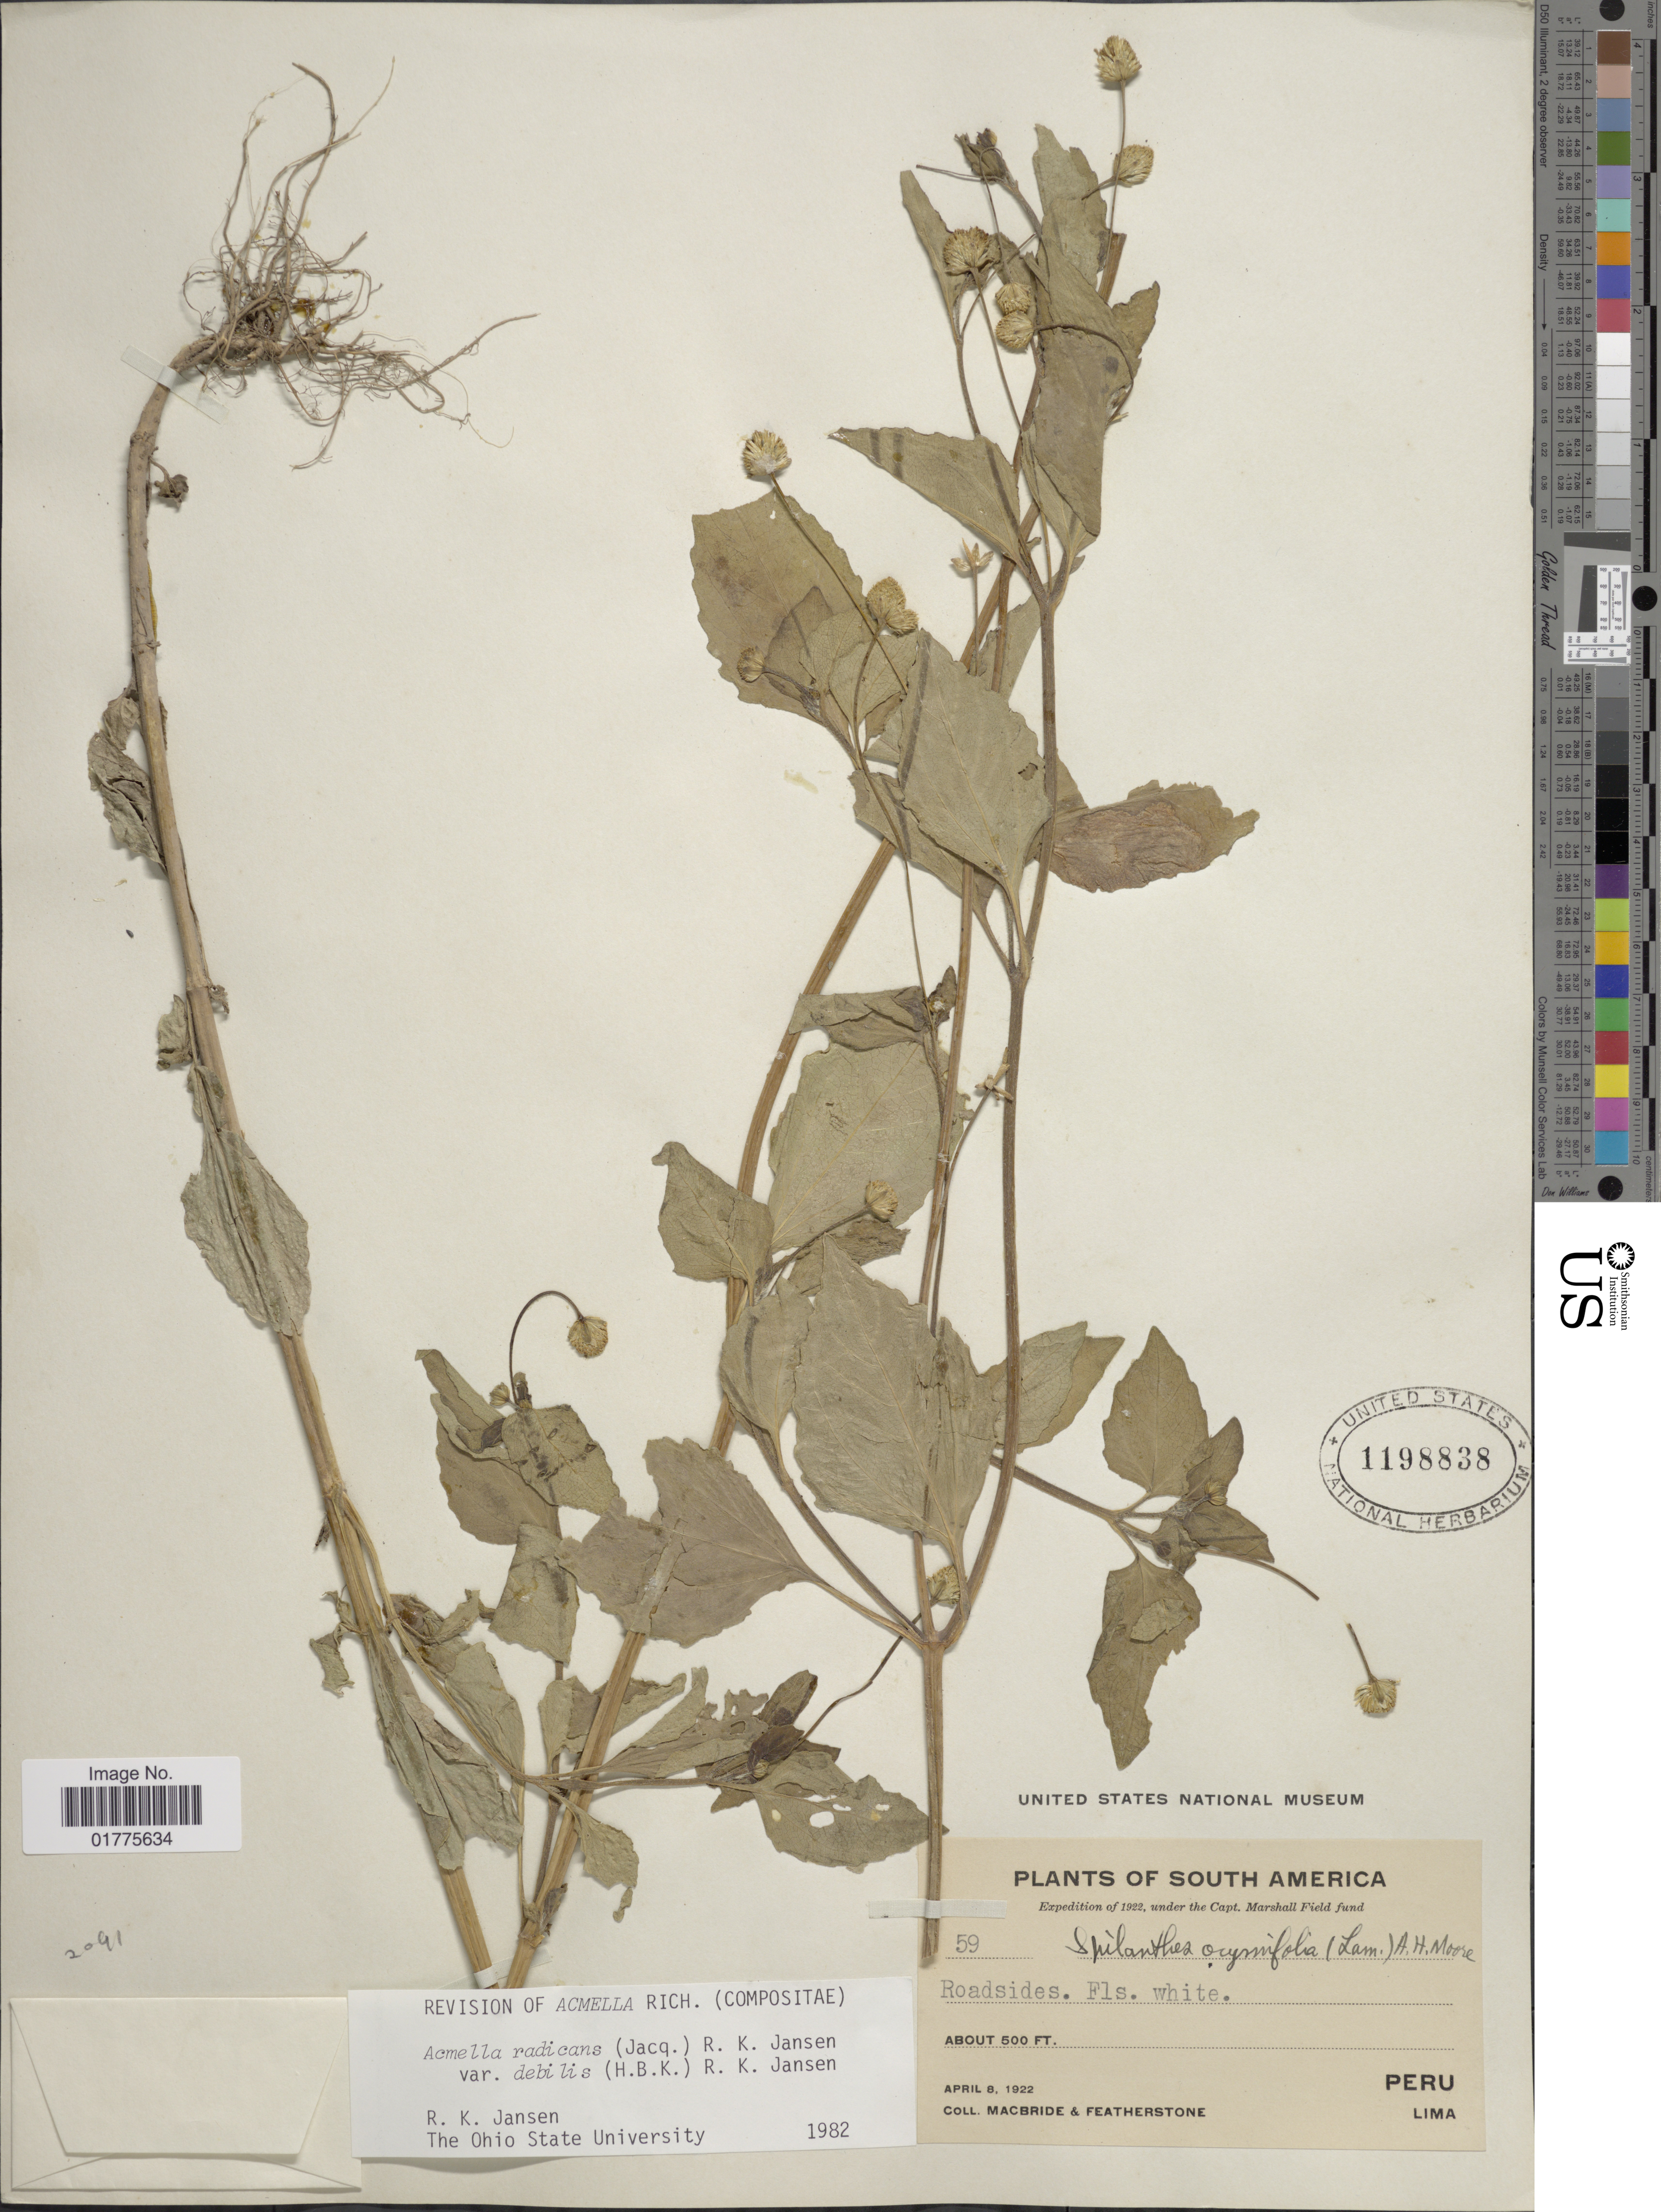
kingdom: Plantae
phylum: Tracheophyta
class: Magnoliopsida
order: Asterales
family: Asteraceae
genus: Acmella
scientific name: Acmella radicans var. debilis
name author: (Kunth) R.K. Jansen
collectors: Macbride, -- & -. Featherstone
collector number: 59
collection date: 1922-04-08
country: Peru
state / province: Lima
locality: South America, roadsides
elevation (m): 152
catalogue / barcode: US 1198838